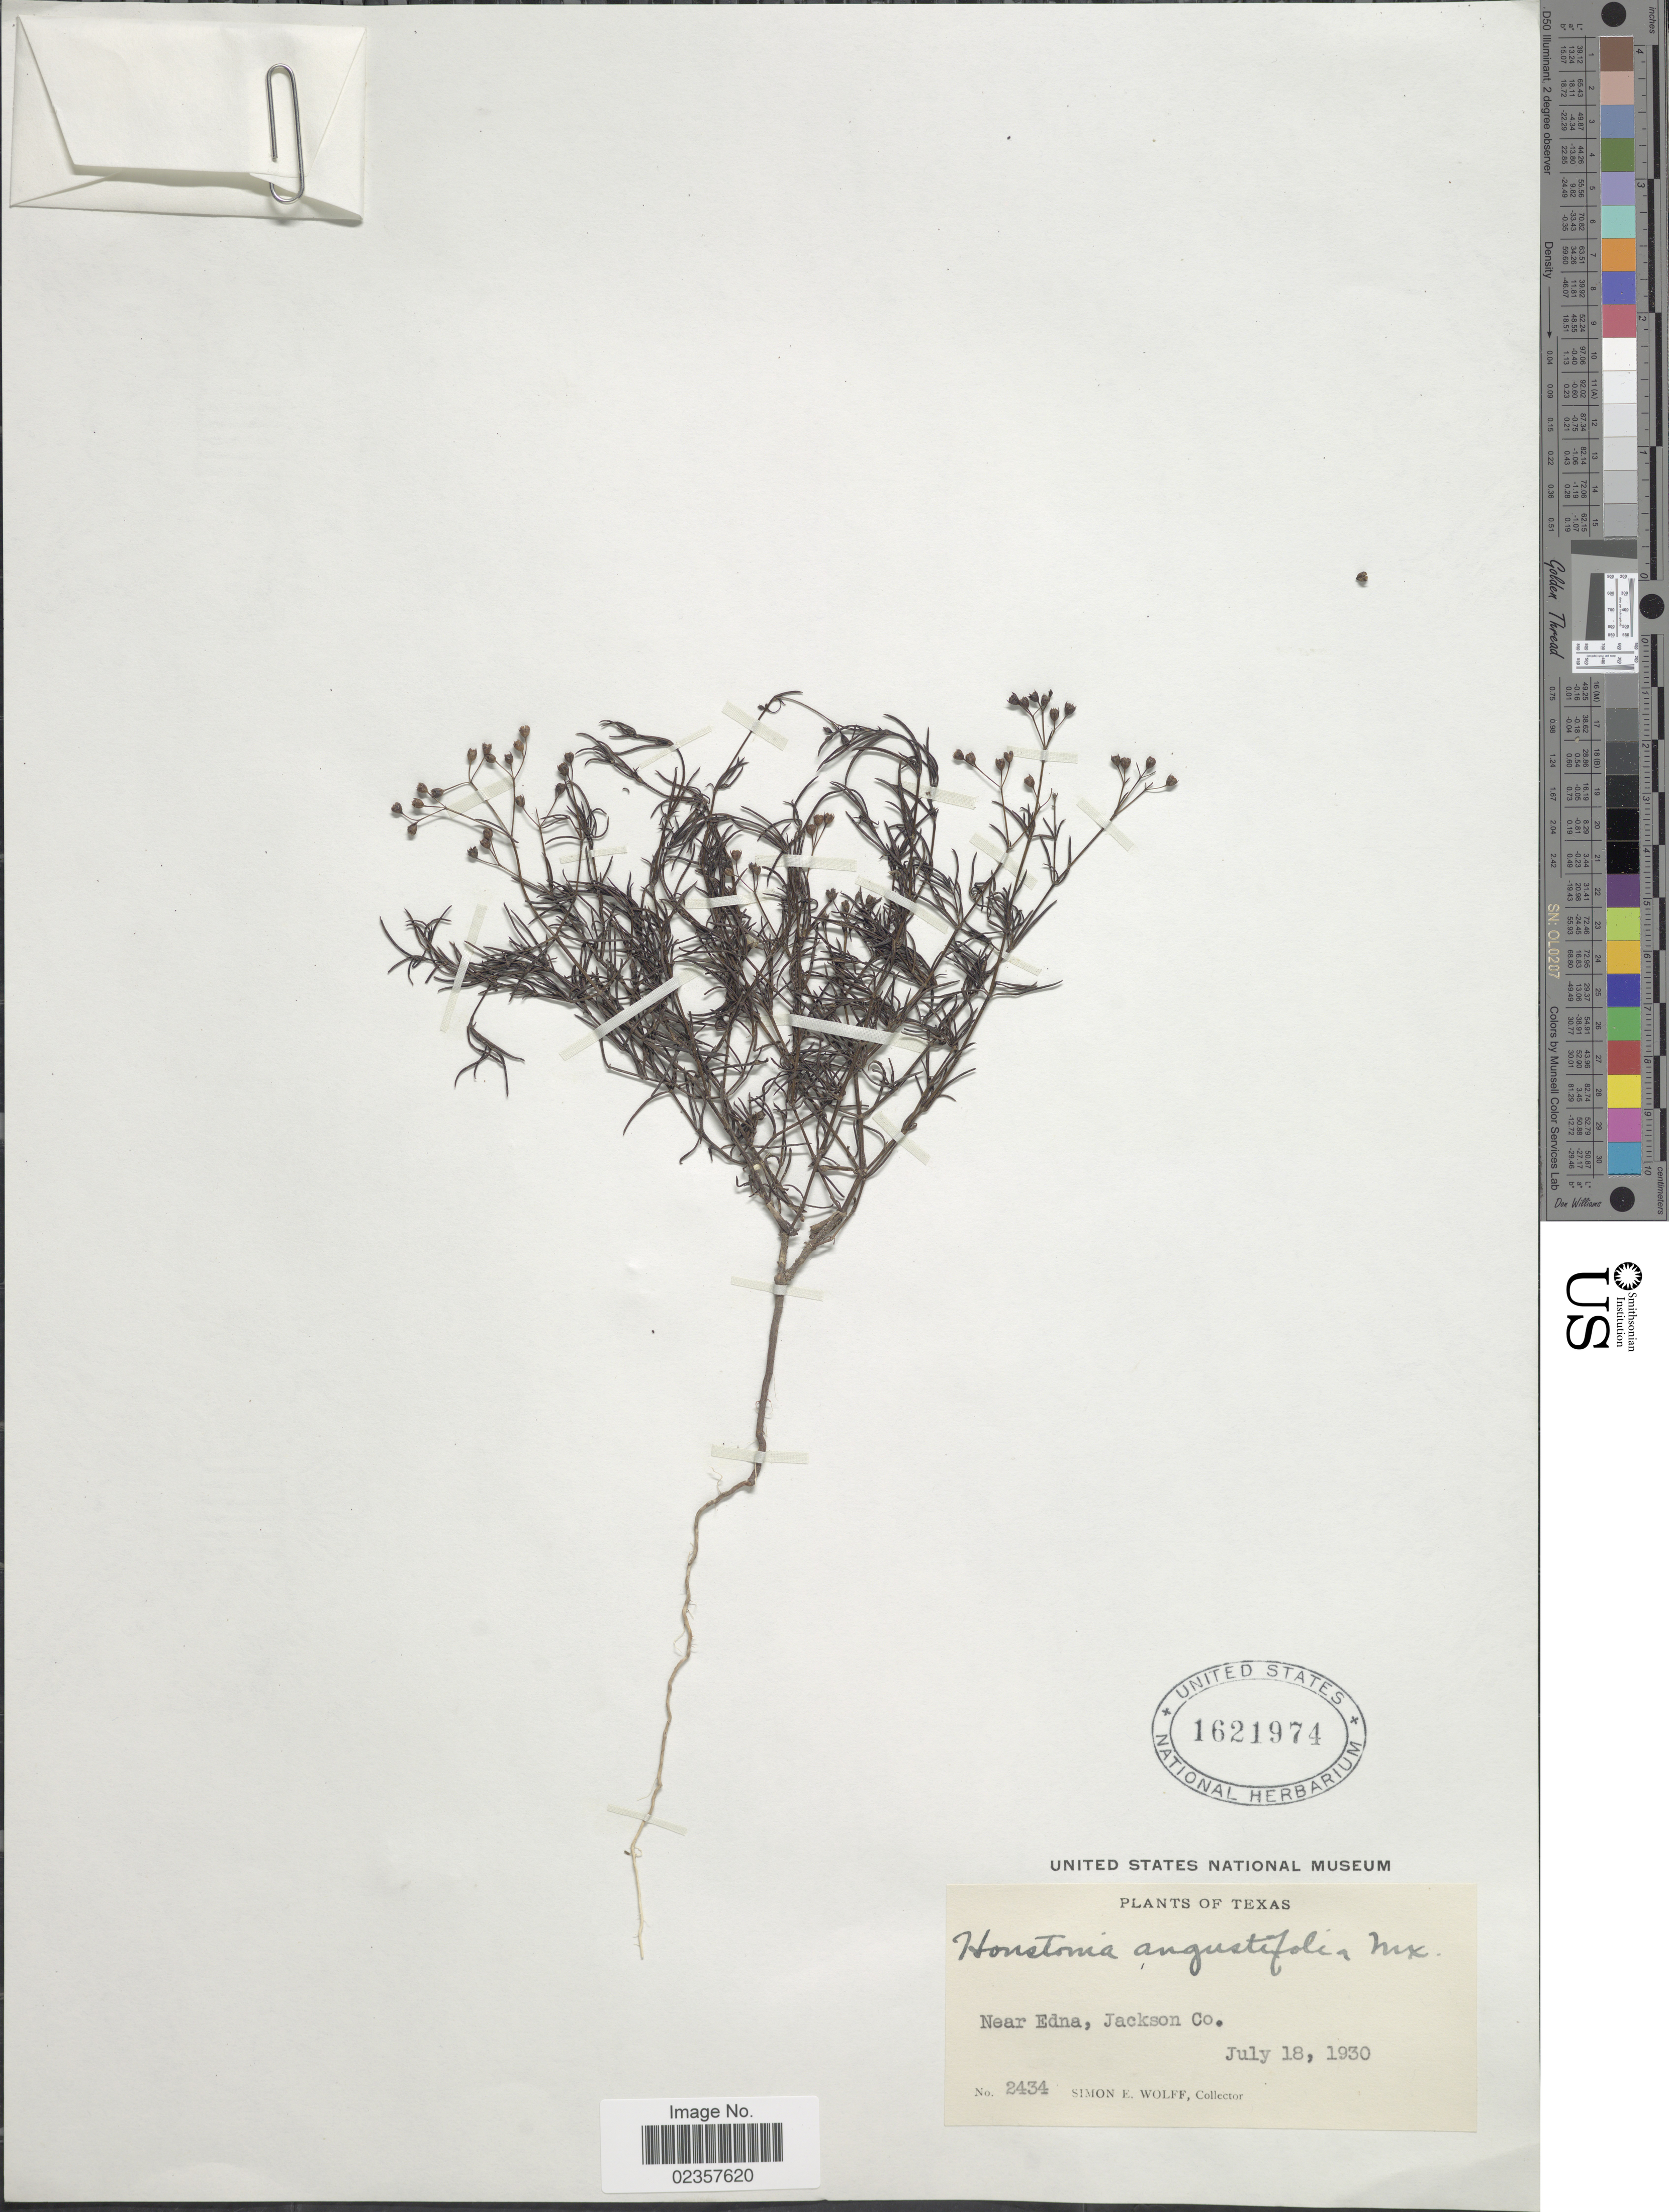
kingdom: Plantae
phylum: Tracheophyta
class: Magnoliopsida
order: Gentianales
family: Rubiaceae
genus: Houstonia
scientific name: Houstonia nigricans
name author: (Lam.) Fernald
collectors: S. E. Wolff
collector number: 2434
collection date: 1930-07-19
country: United States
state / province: Texas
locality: Near Edna, Jackson Co.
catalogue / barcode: US 1621974